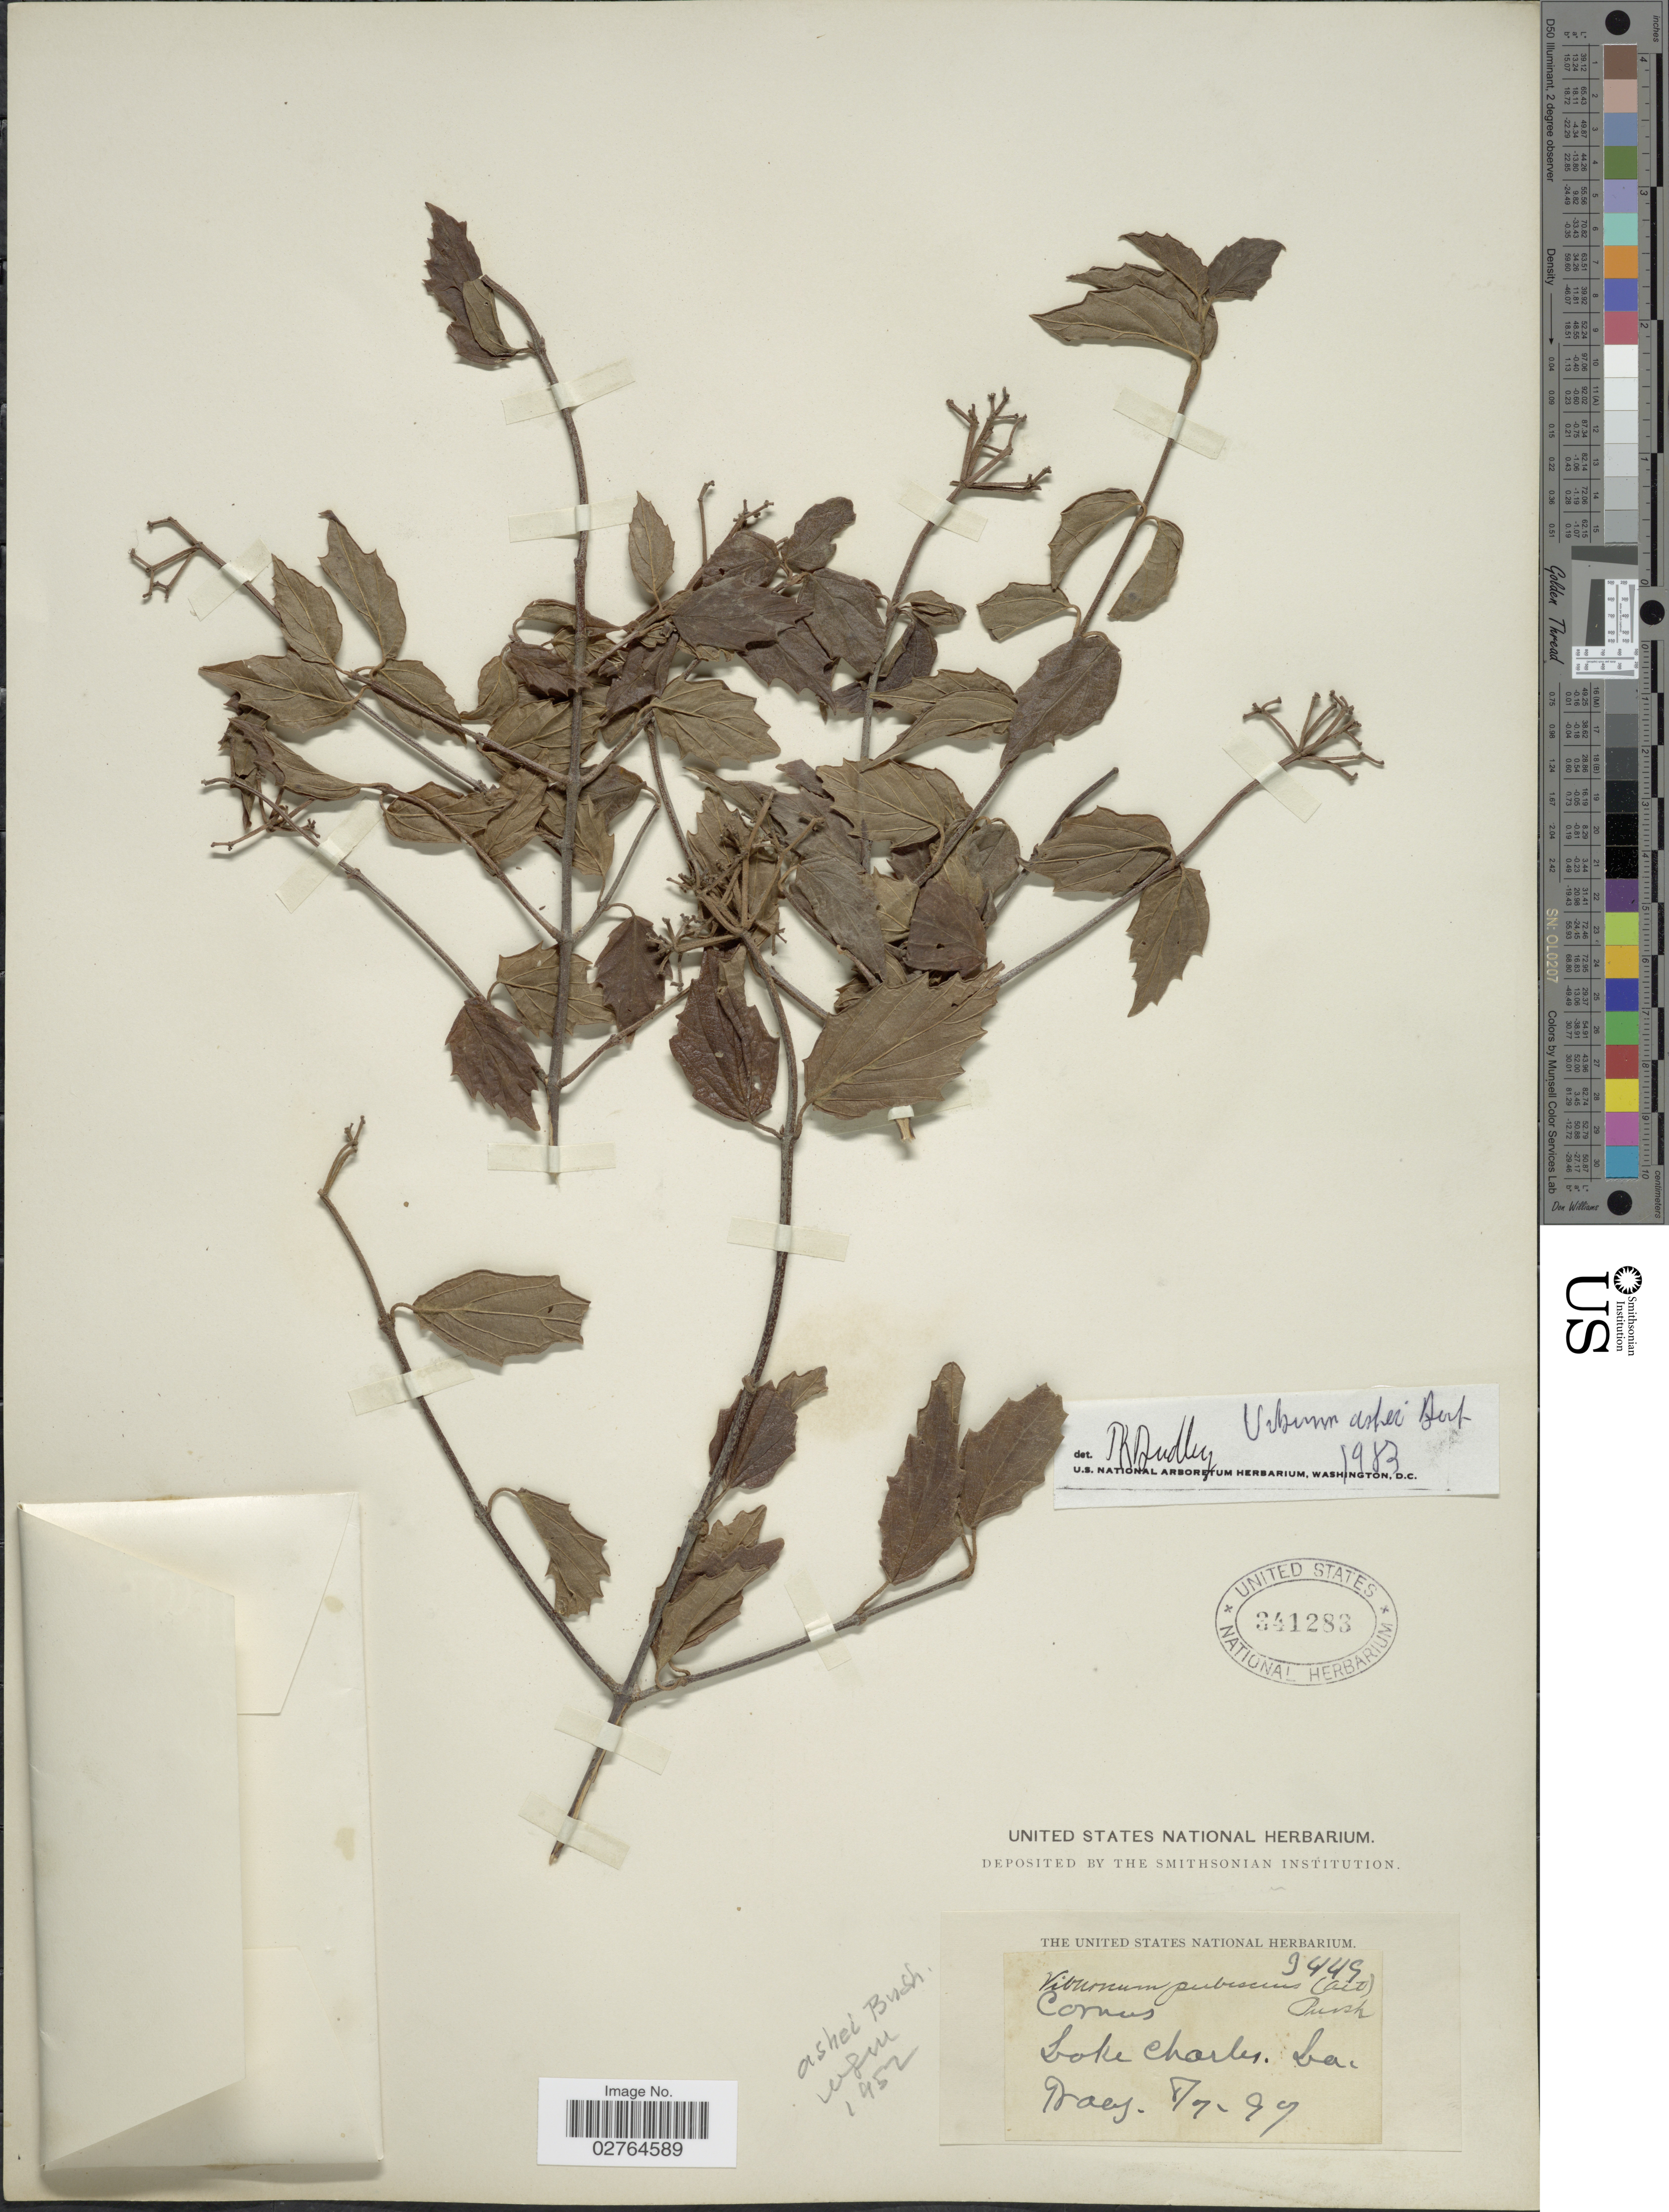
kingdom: Plantae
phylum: Tracheophyta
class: Magnoliopsida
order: Dipsacales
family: Viburnaceae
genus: Viburnum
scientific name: Viburnum scabrellum var. ashei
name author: (Bush) McAtee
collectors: -. Tracy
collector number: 3449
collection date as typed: Transcribed d/m/y: 8/7/97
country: United States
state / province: Louisiana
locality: Lake Charles.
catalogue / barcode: US 341283